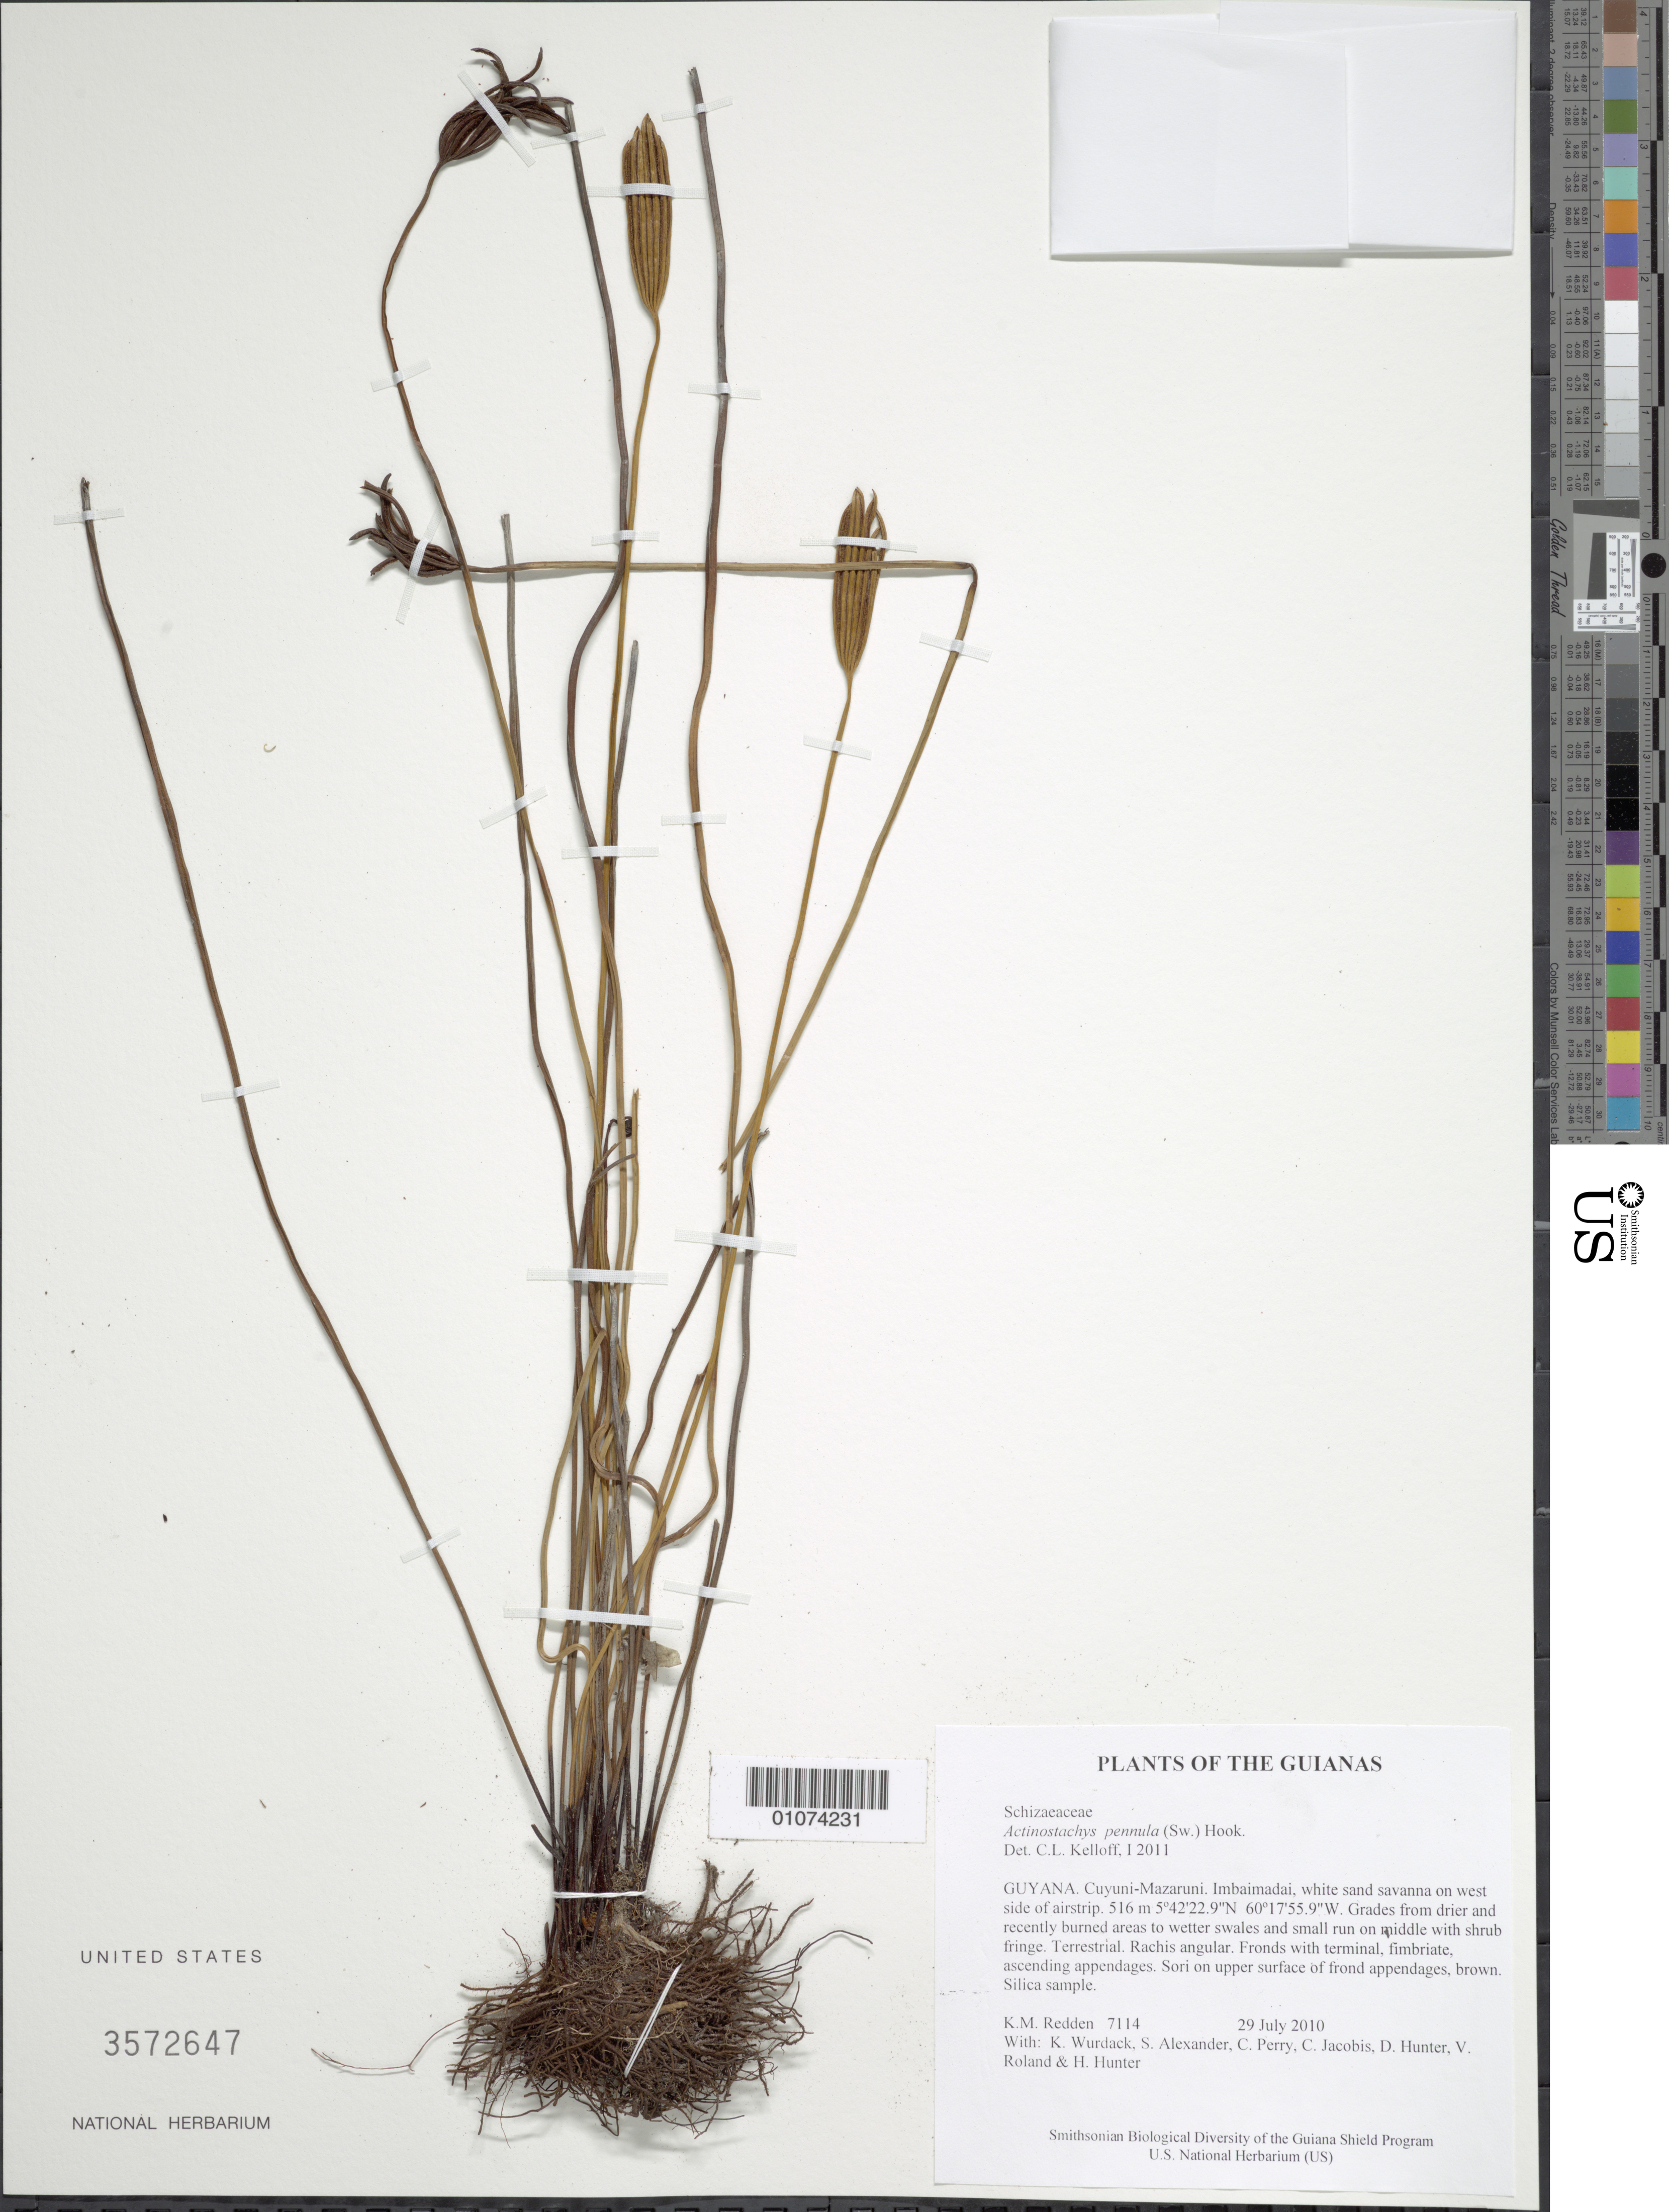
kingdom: Plantae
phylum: Tracheophyta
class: Polypodiopsida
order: Schizaeales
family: Schizaeaceae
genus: Actinostachys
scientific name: Actinostachys pennula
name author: (Sw.) Hook.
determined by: Kelloff, Carol L., (US), Smithsonian Institution - National Museum of Natural History (UNITED STATES)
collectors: K. M. Redden, K. Wurdack, S. N. Alexander, C. Perry, C. Jacobis, D. Hunter, V. Roland & H. Hunter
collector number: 7114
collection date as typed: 29 July 2010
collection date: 2010-07-29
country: Guyana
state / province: Cuyuni-Mazaruni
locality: Imbaimadai, white sand savanna on west side of airstrip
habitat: Grades from drier and recently burned areas to wetter swales and small run on middle with shrub fringe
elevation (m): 516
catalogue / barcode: US 3572647